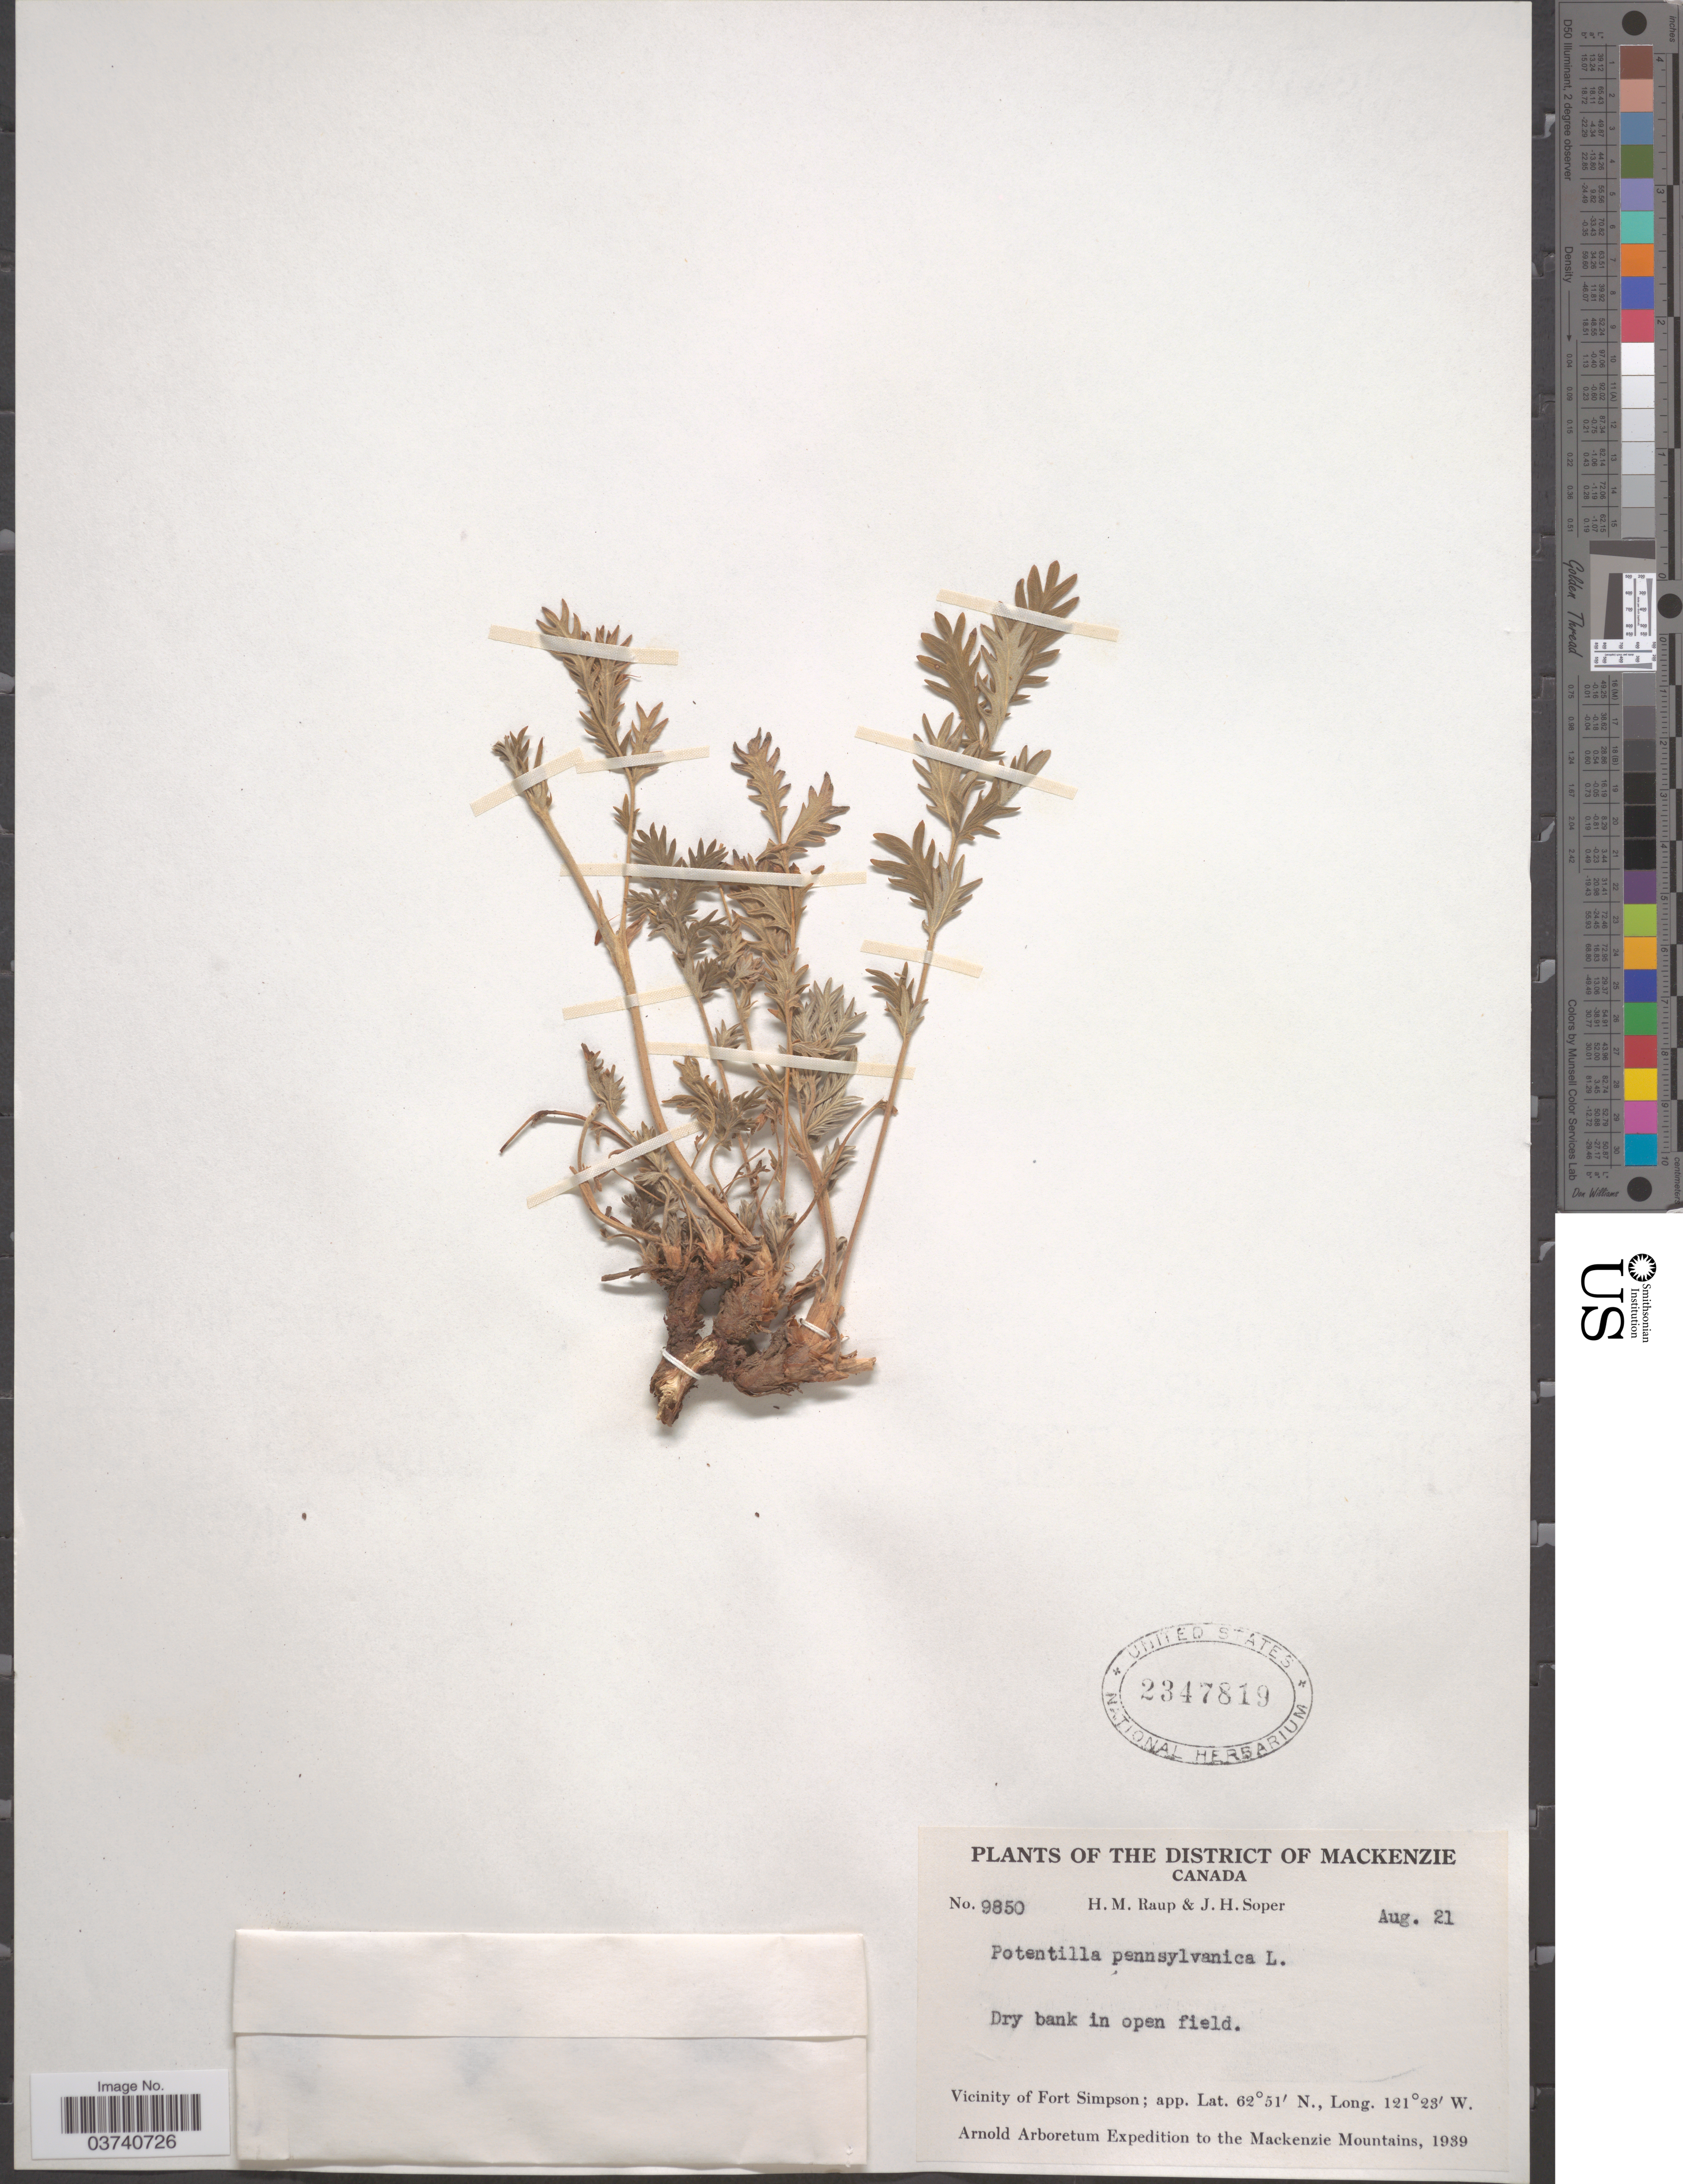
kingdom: Plantae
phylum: Tracheophyta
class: Magnoliopsida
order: Rosales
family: Rosaceae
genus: Potentilla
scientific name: Potentilla pensylvanica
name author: L.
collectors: H. Raup & J. H. Soper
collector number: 9850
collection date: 1939-08-21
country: Canada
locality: The District of Mackenzie. Vicinity of Fort Simpson. The Mackenzie Mountains.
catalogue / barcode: US 2347819